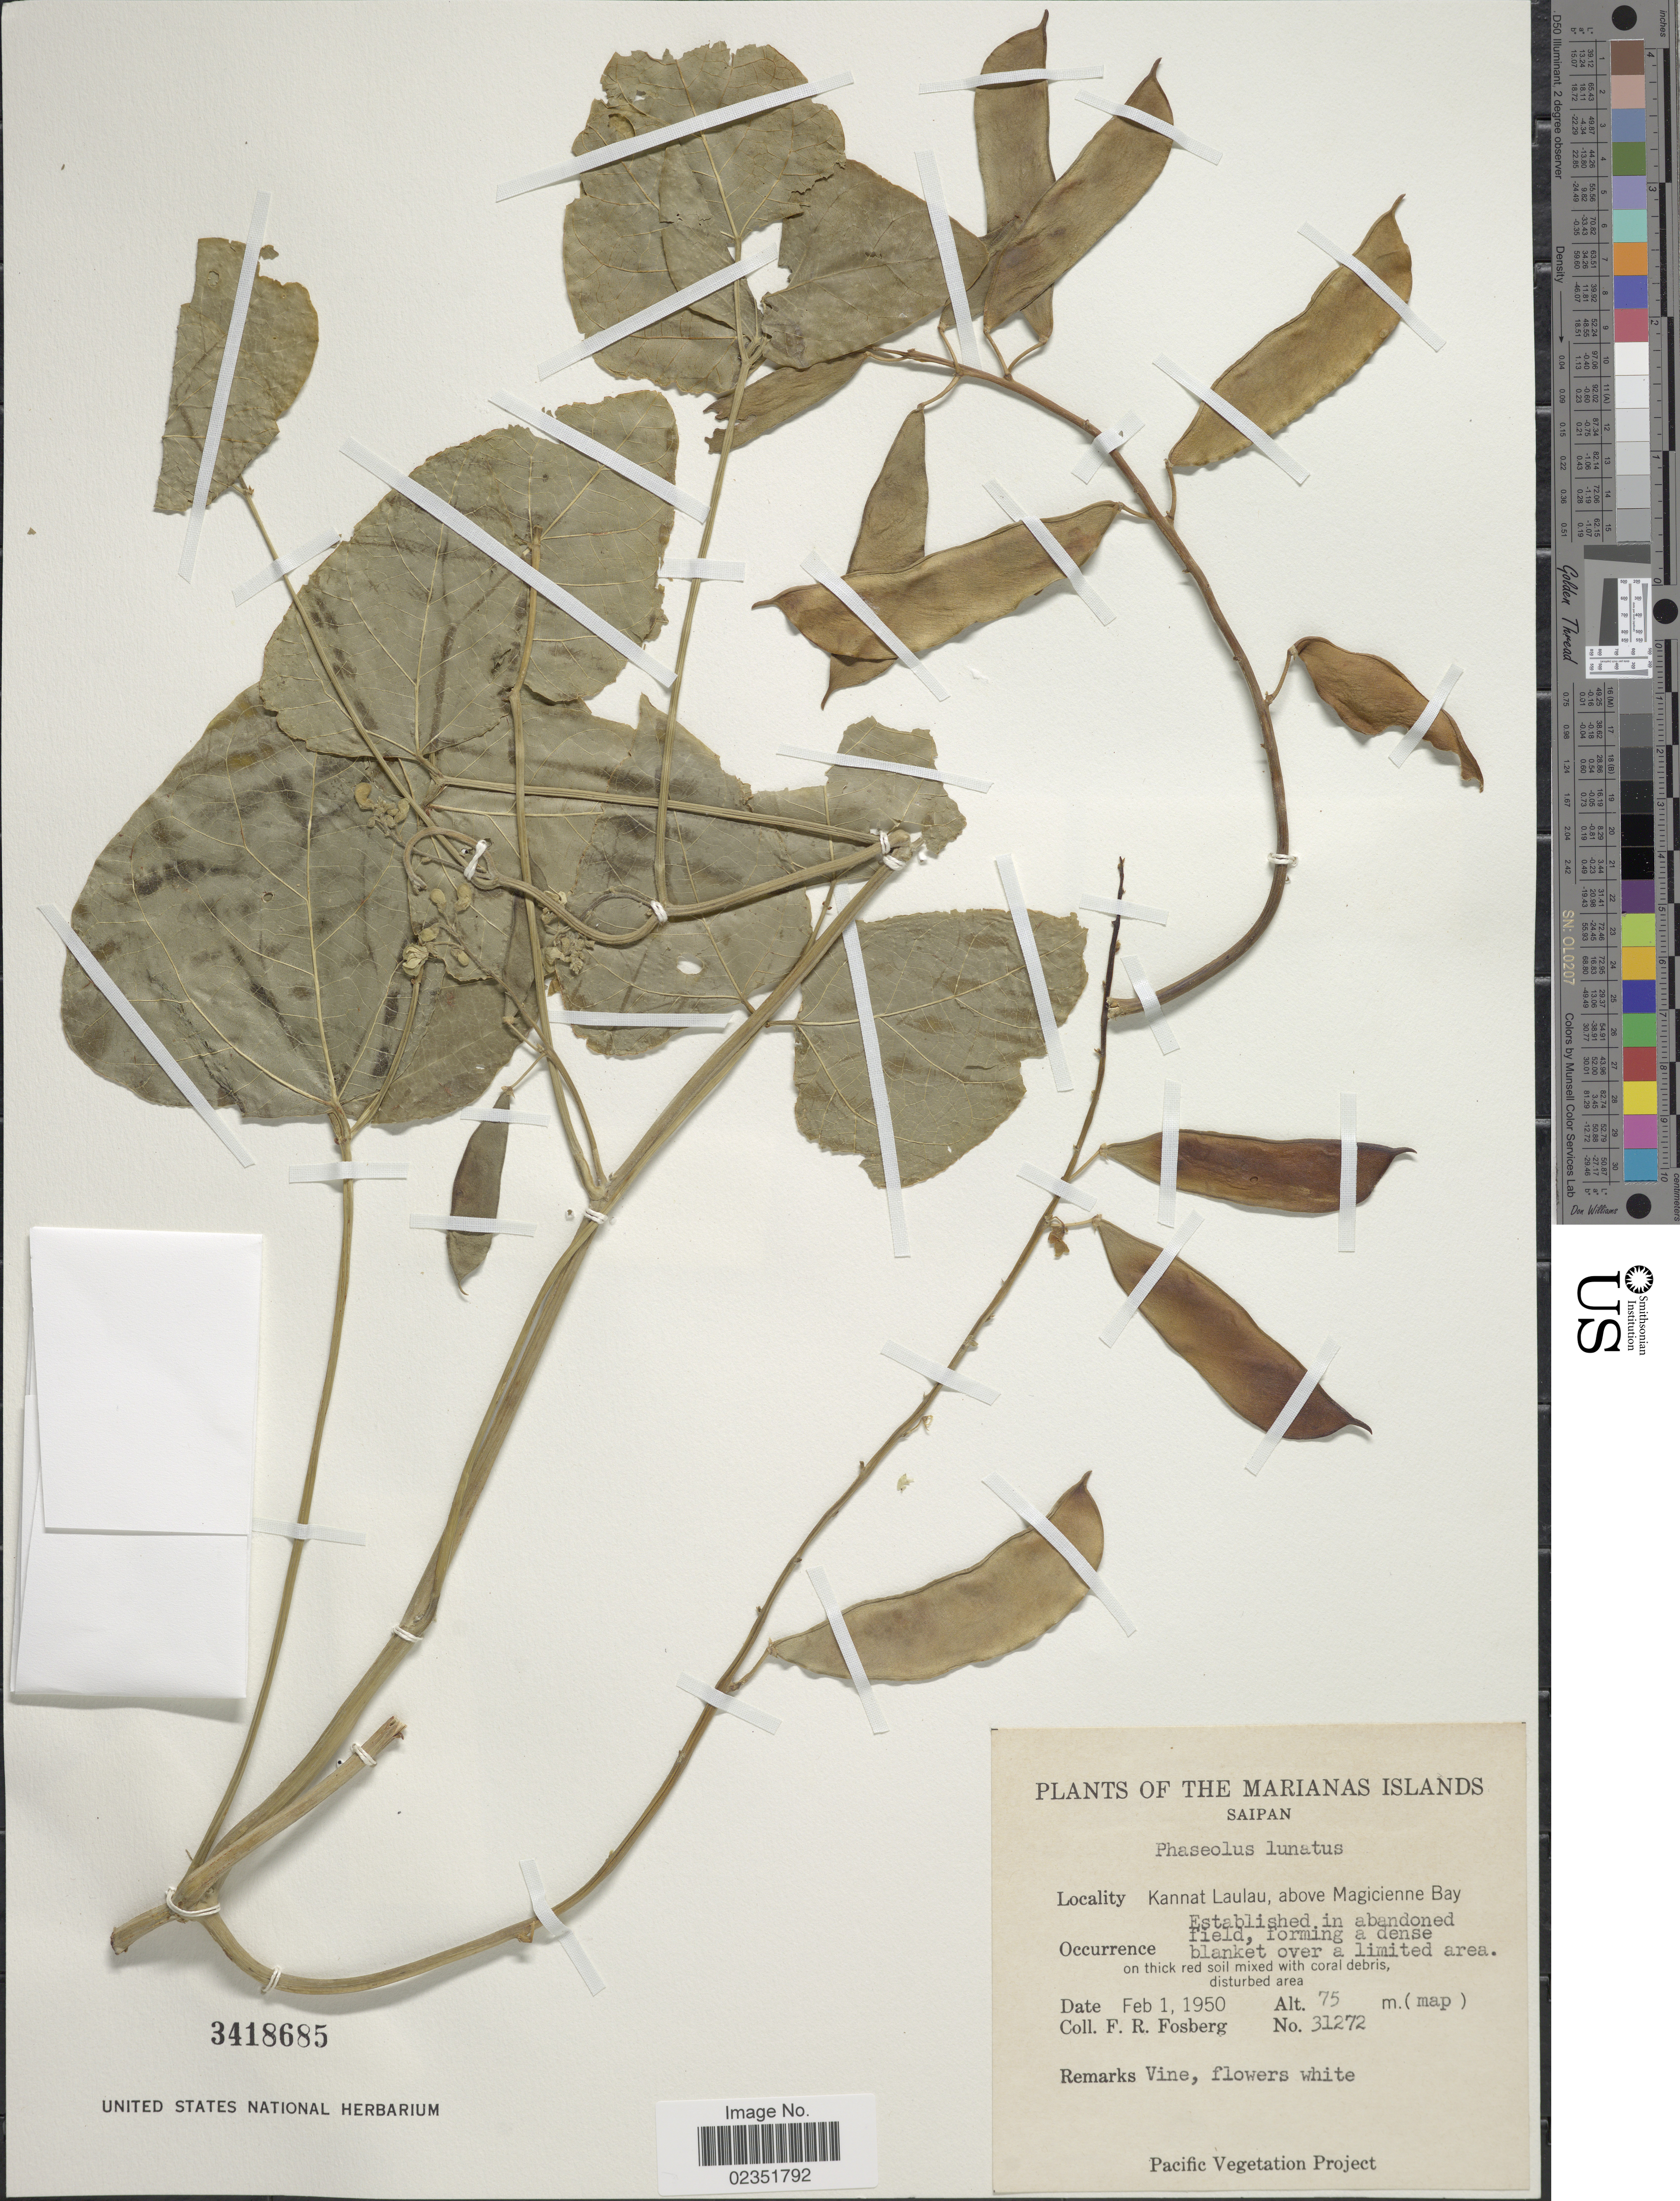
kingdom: Plantae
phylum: Tracheophyta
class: Magnoliopsida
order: Fabales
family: Fabaceae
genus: Phaseolus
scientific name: Phaseolus lunatus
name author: L.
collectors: F. R. Fosberg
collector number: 31272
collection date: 1950-02-01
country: Northern Mariana Islands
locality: The Marianas Islands, Saipan, Kannat Laulau, above Magicienne Bay.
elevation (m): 75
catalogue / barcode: US 3418685